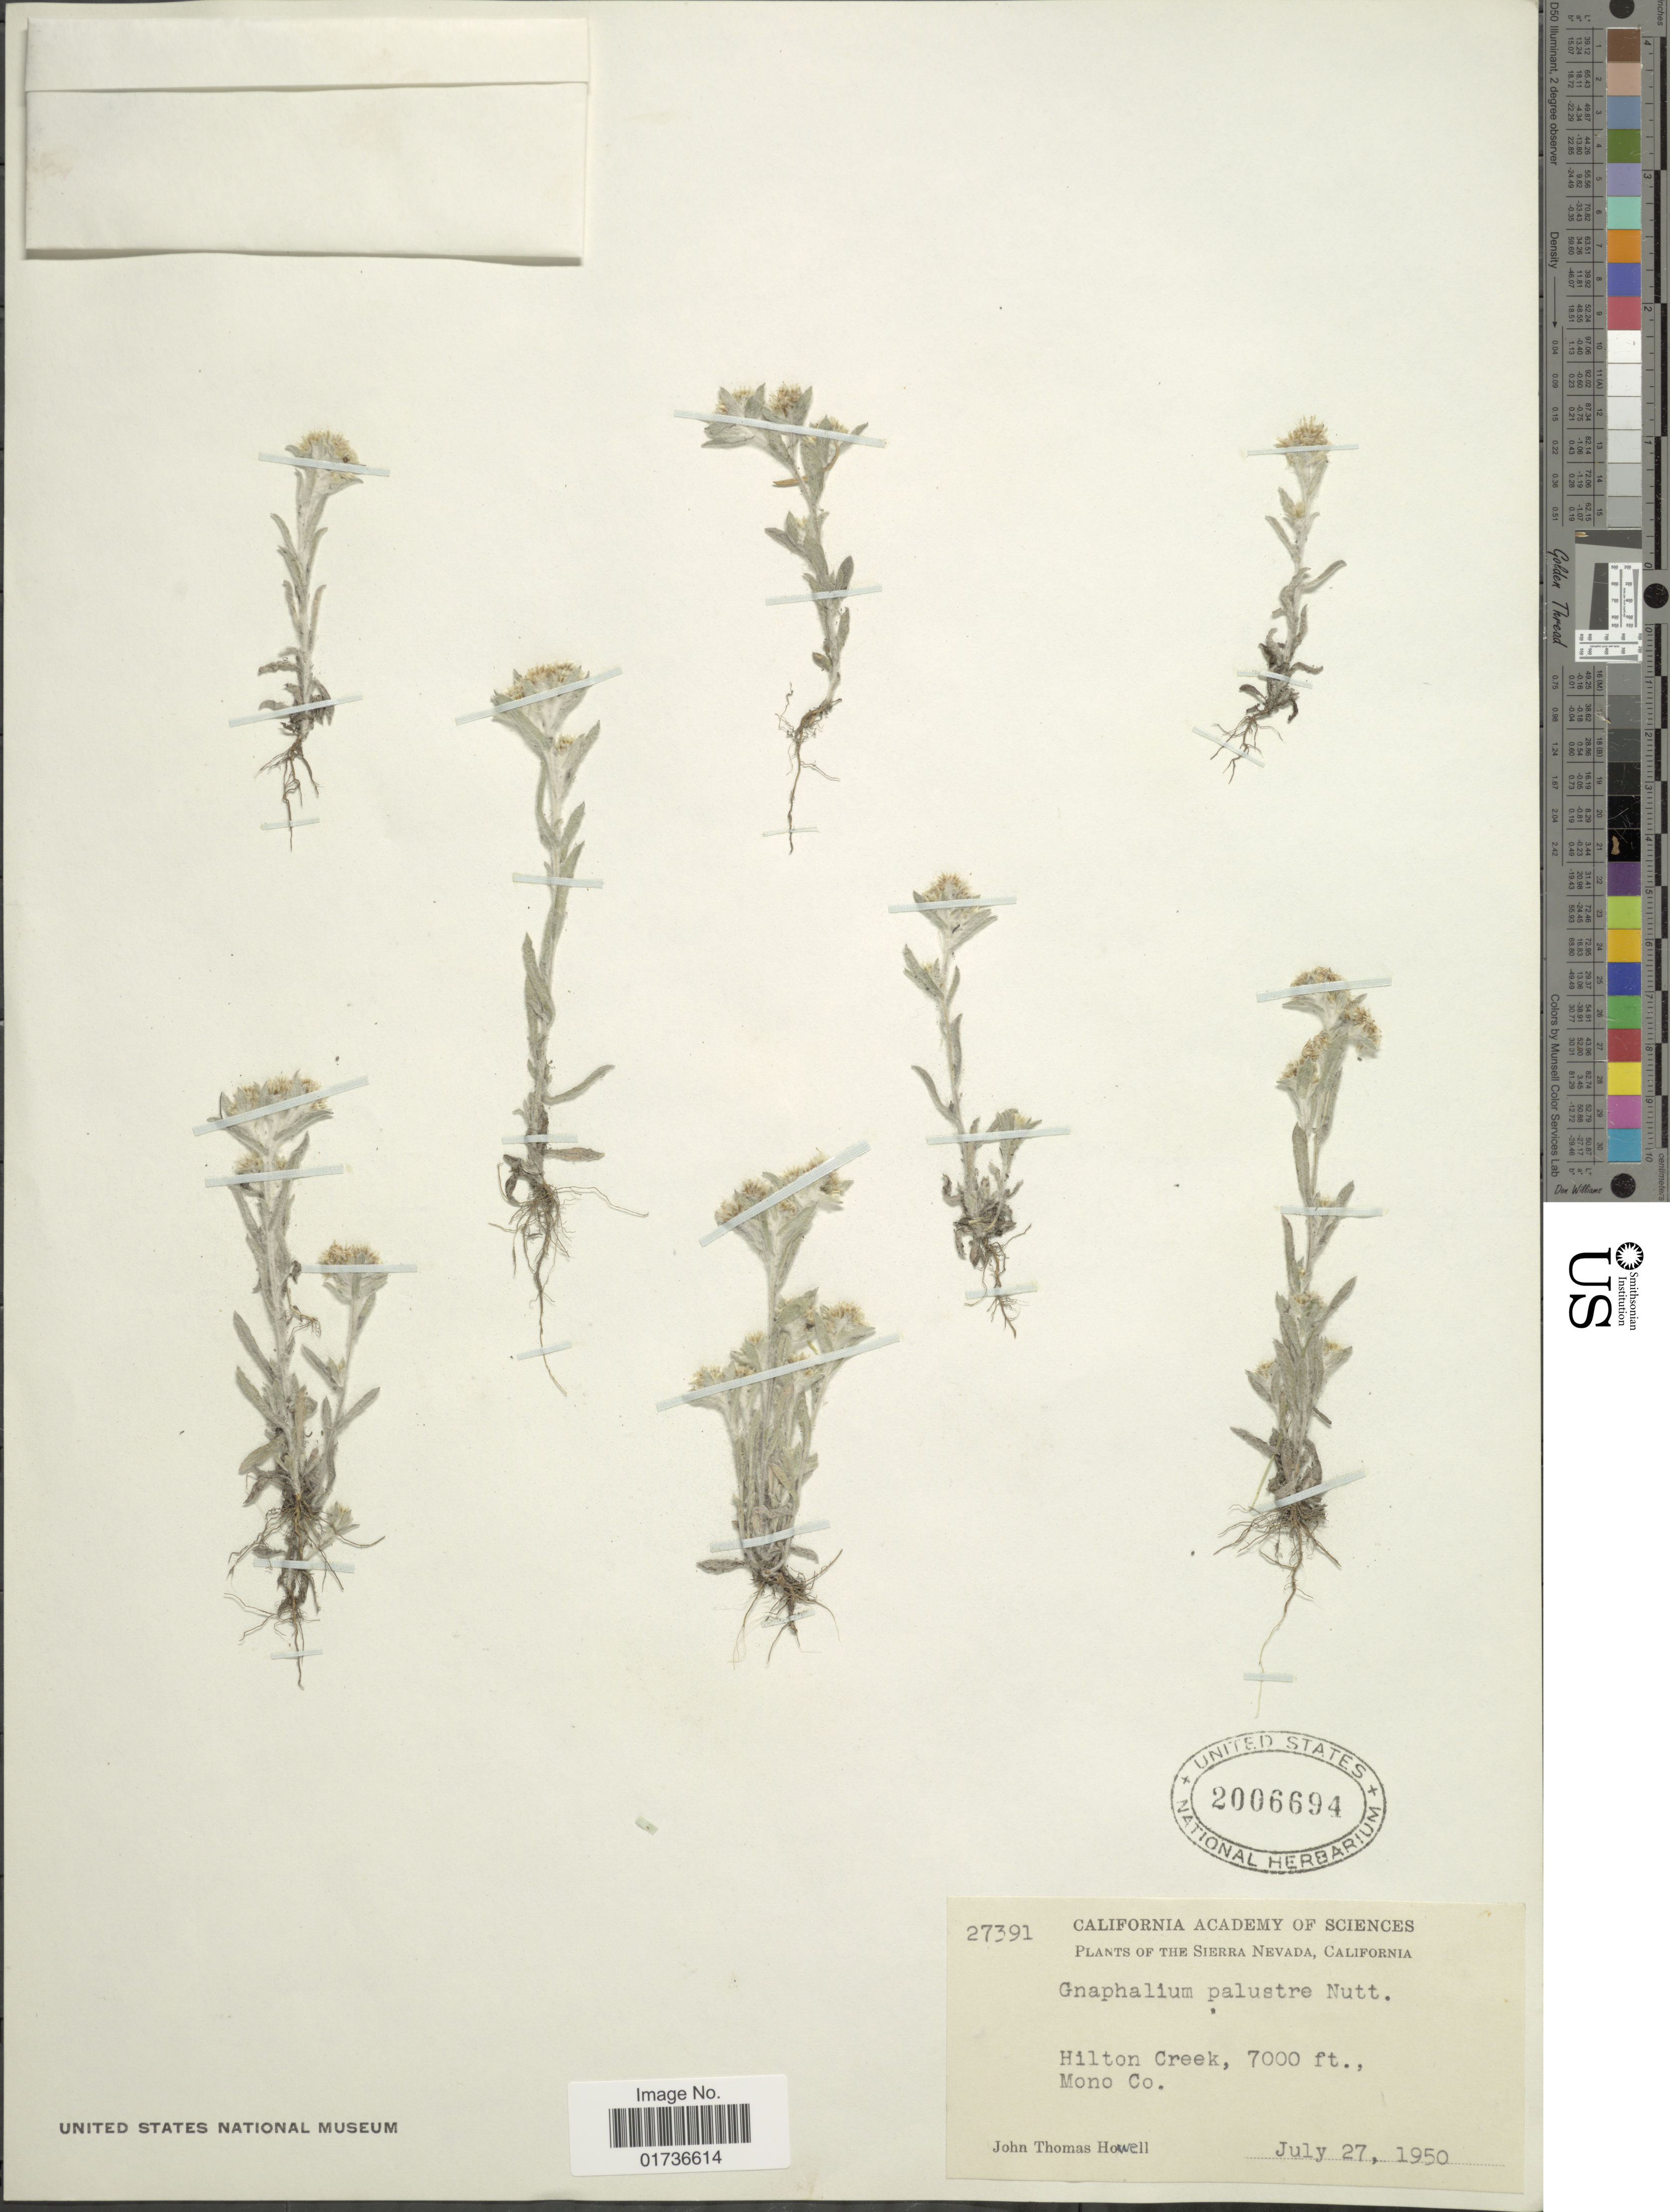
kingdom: Plantae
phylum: Tracheophyta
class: Magnoliopsida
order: Asterales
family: Asteraceae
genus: Gnaphalium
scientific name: Gnaphalium palustre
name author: Nutt.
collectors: J. T. Howell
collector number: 27391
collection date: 1950-07-27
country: United States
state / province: California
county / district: Mono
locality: The Sierra Nevada, Hilton Creek, Mono Co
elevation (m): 2134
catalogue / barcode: US 2006694